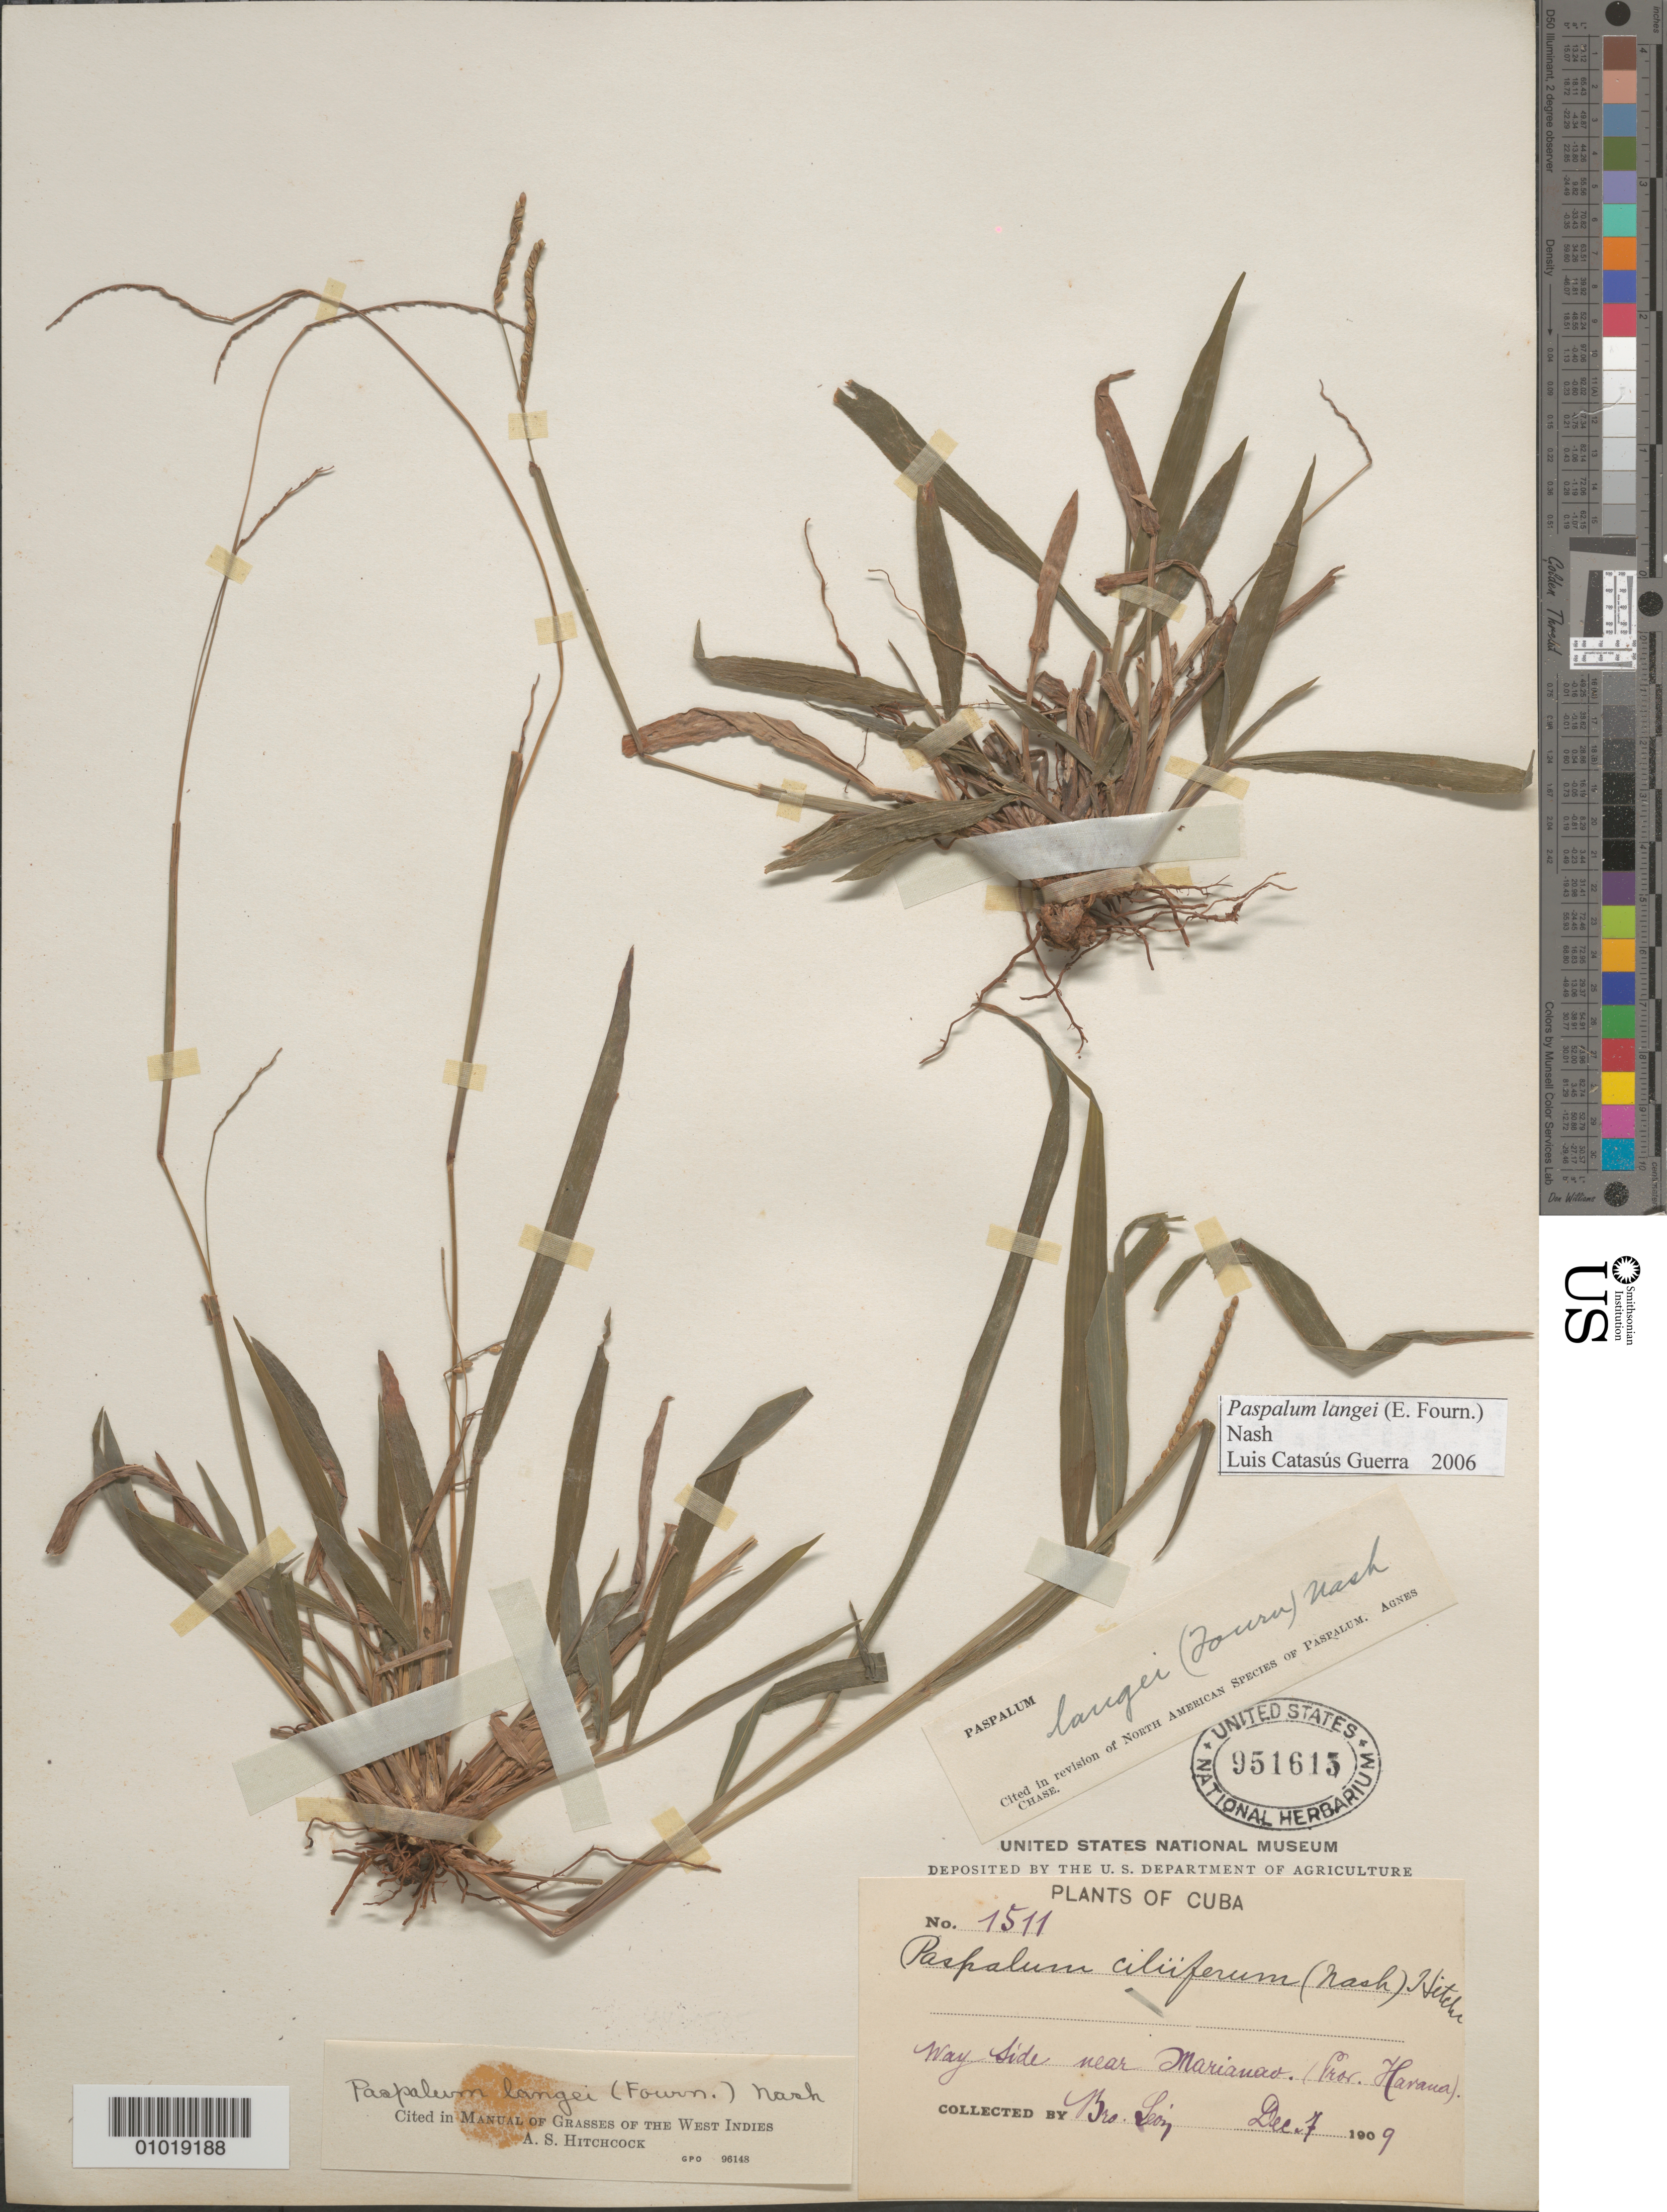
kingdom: Plantae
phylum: Tracheophyta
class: Liliopsida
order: Poales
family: Poaceae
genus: Paspalum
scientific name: Paspalum langei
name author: (E. Fourn.) Nash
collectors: Bro. León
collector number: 1511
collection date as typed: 07 Dec 1909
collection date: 1909-12-07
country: Cuba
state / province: La Habana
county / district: Municipio Playa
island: Cuba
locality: Marianao (near)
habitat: Way side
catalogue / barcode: US 951615